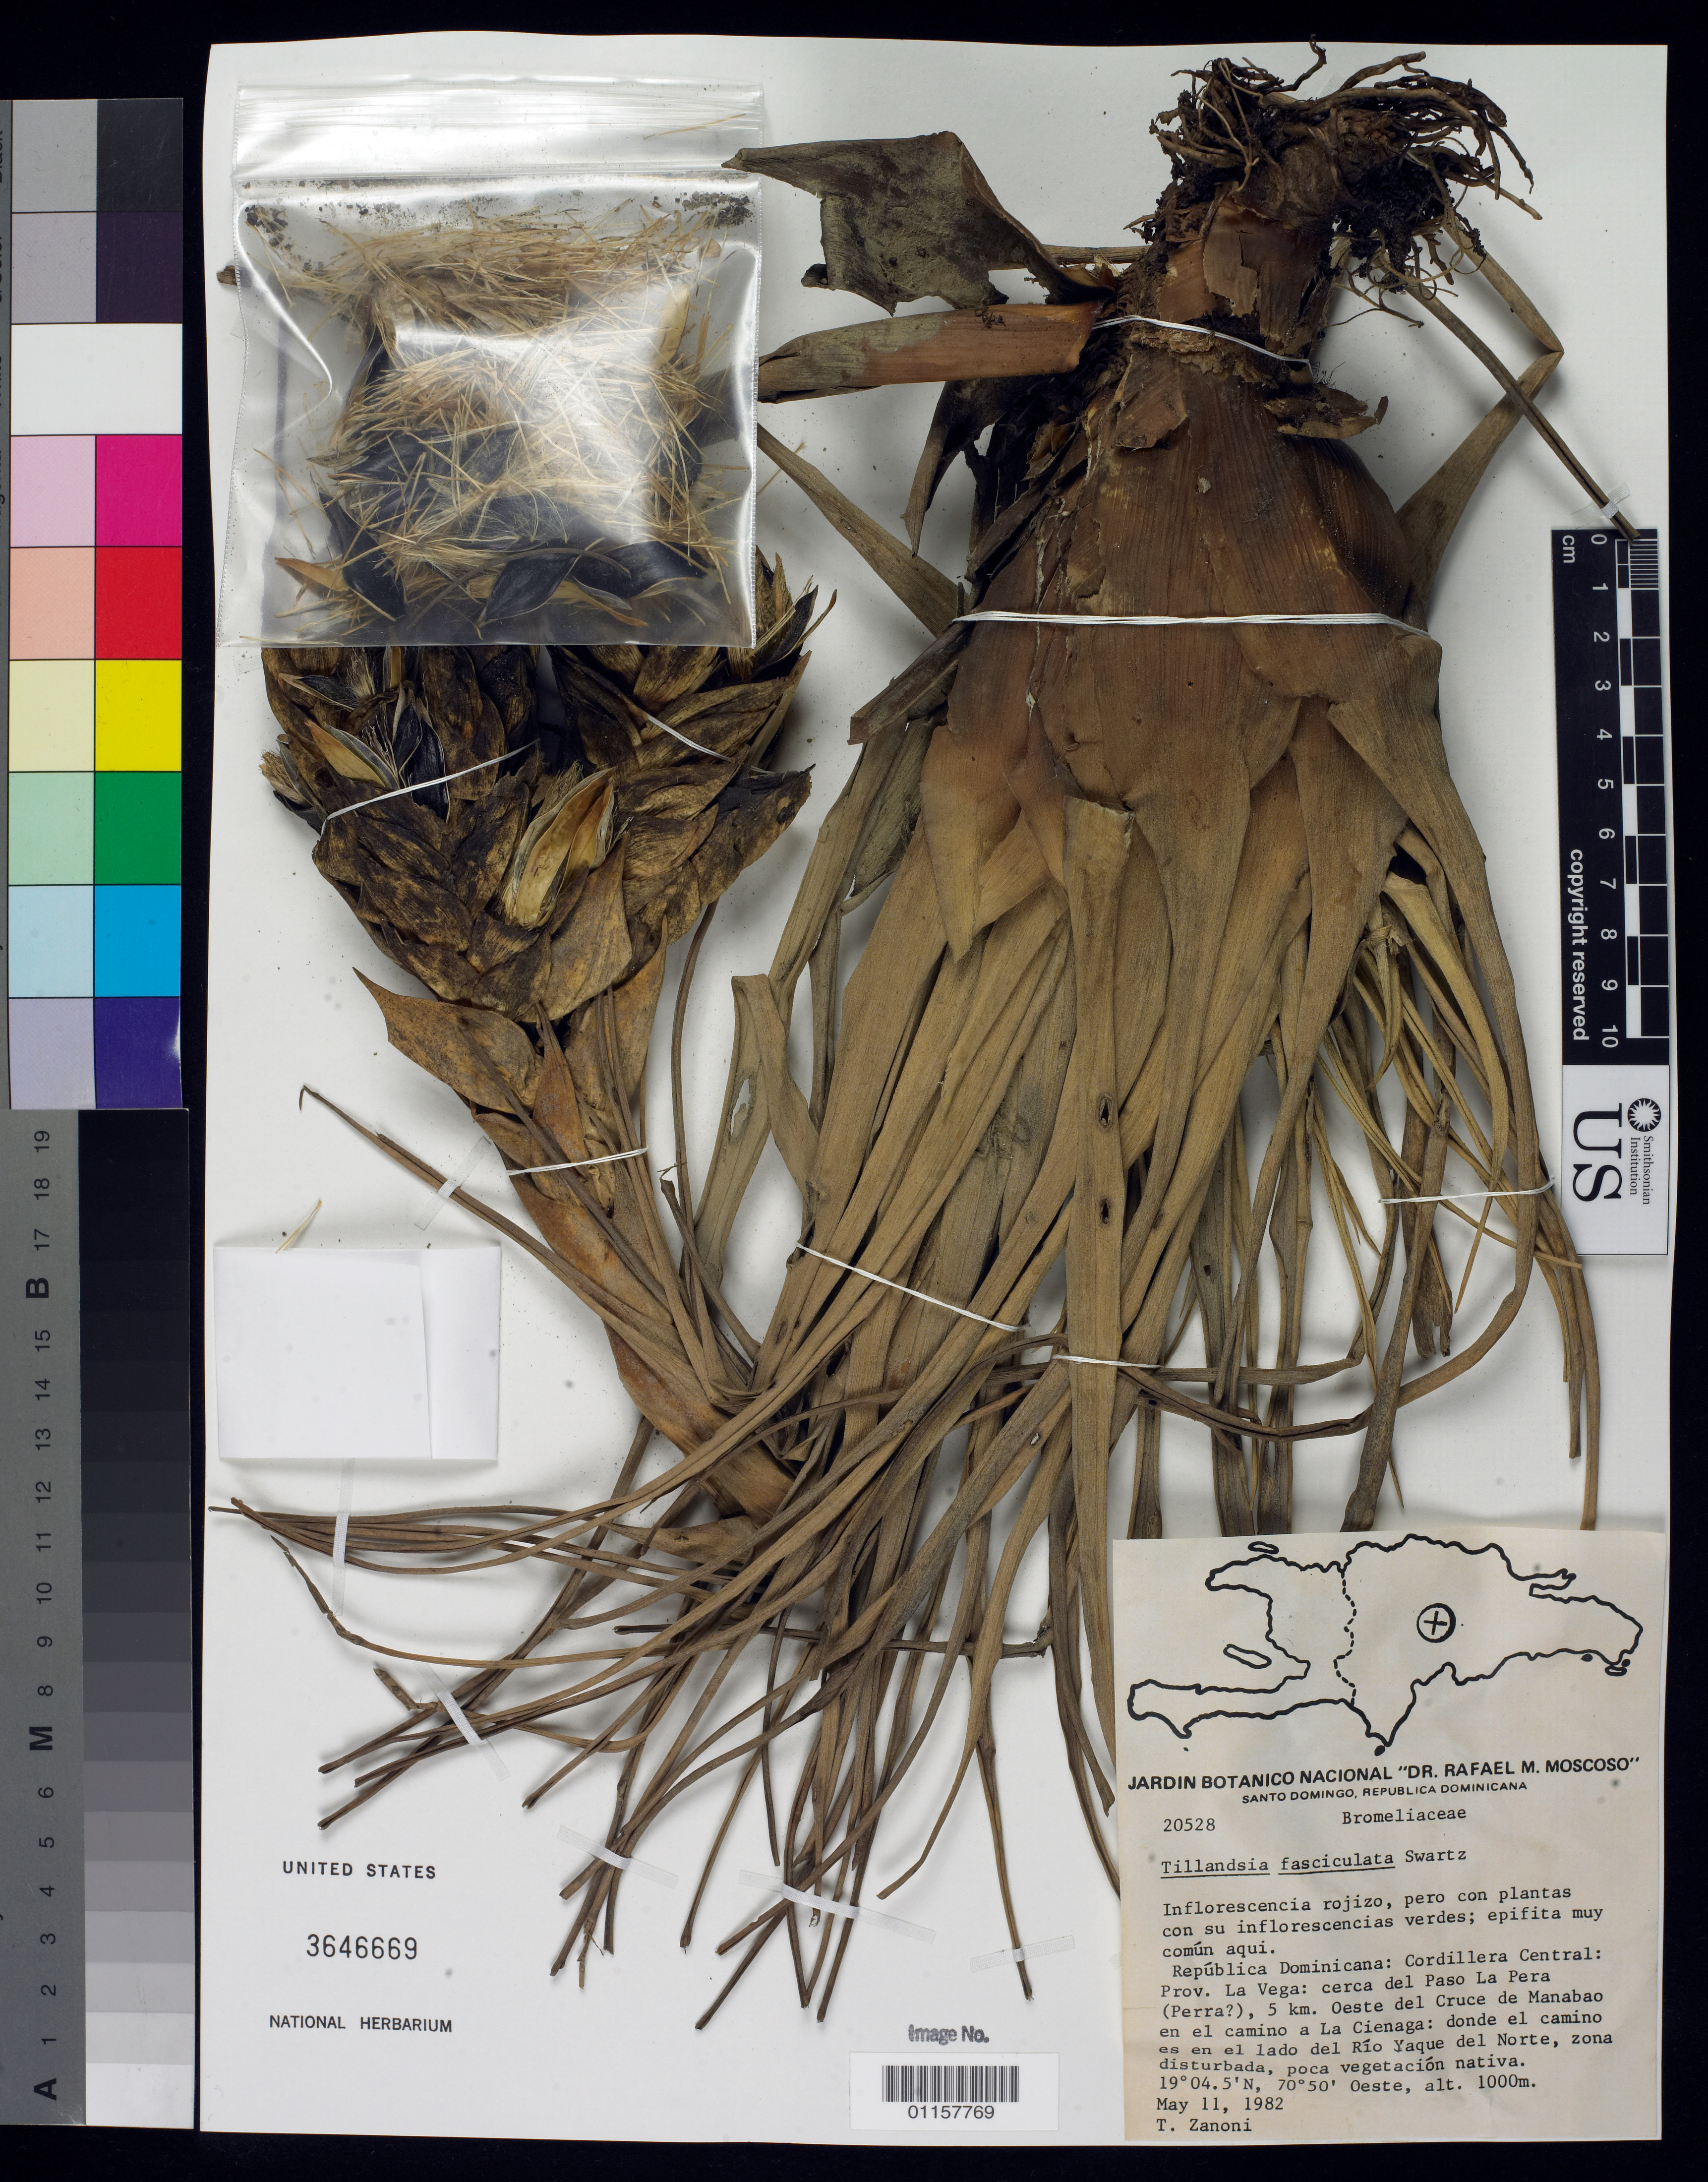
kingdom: Plantae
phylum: Tracheophyta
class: Liliopsida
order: Poales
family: Bromeliaceae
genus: Tillandsia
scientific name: Tillandsia fasciculata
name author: Sw.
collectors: T. A. Zanoni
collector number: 20528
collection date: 1982-05-11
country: Dominican Republic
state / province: La Vega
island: Hispaniola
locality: Cordillera Central; cerca del Paso La Pera (Perra?), 5 km Oeste del Cruce de Manabao en el camino a La Cienaga; donde el camino es en el lado del Río Yaque del Norte.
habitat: Zona disturbada, poca vegetación nativa.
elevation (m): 1000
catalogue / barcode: US 3646669